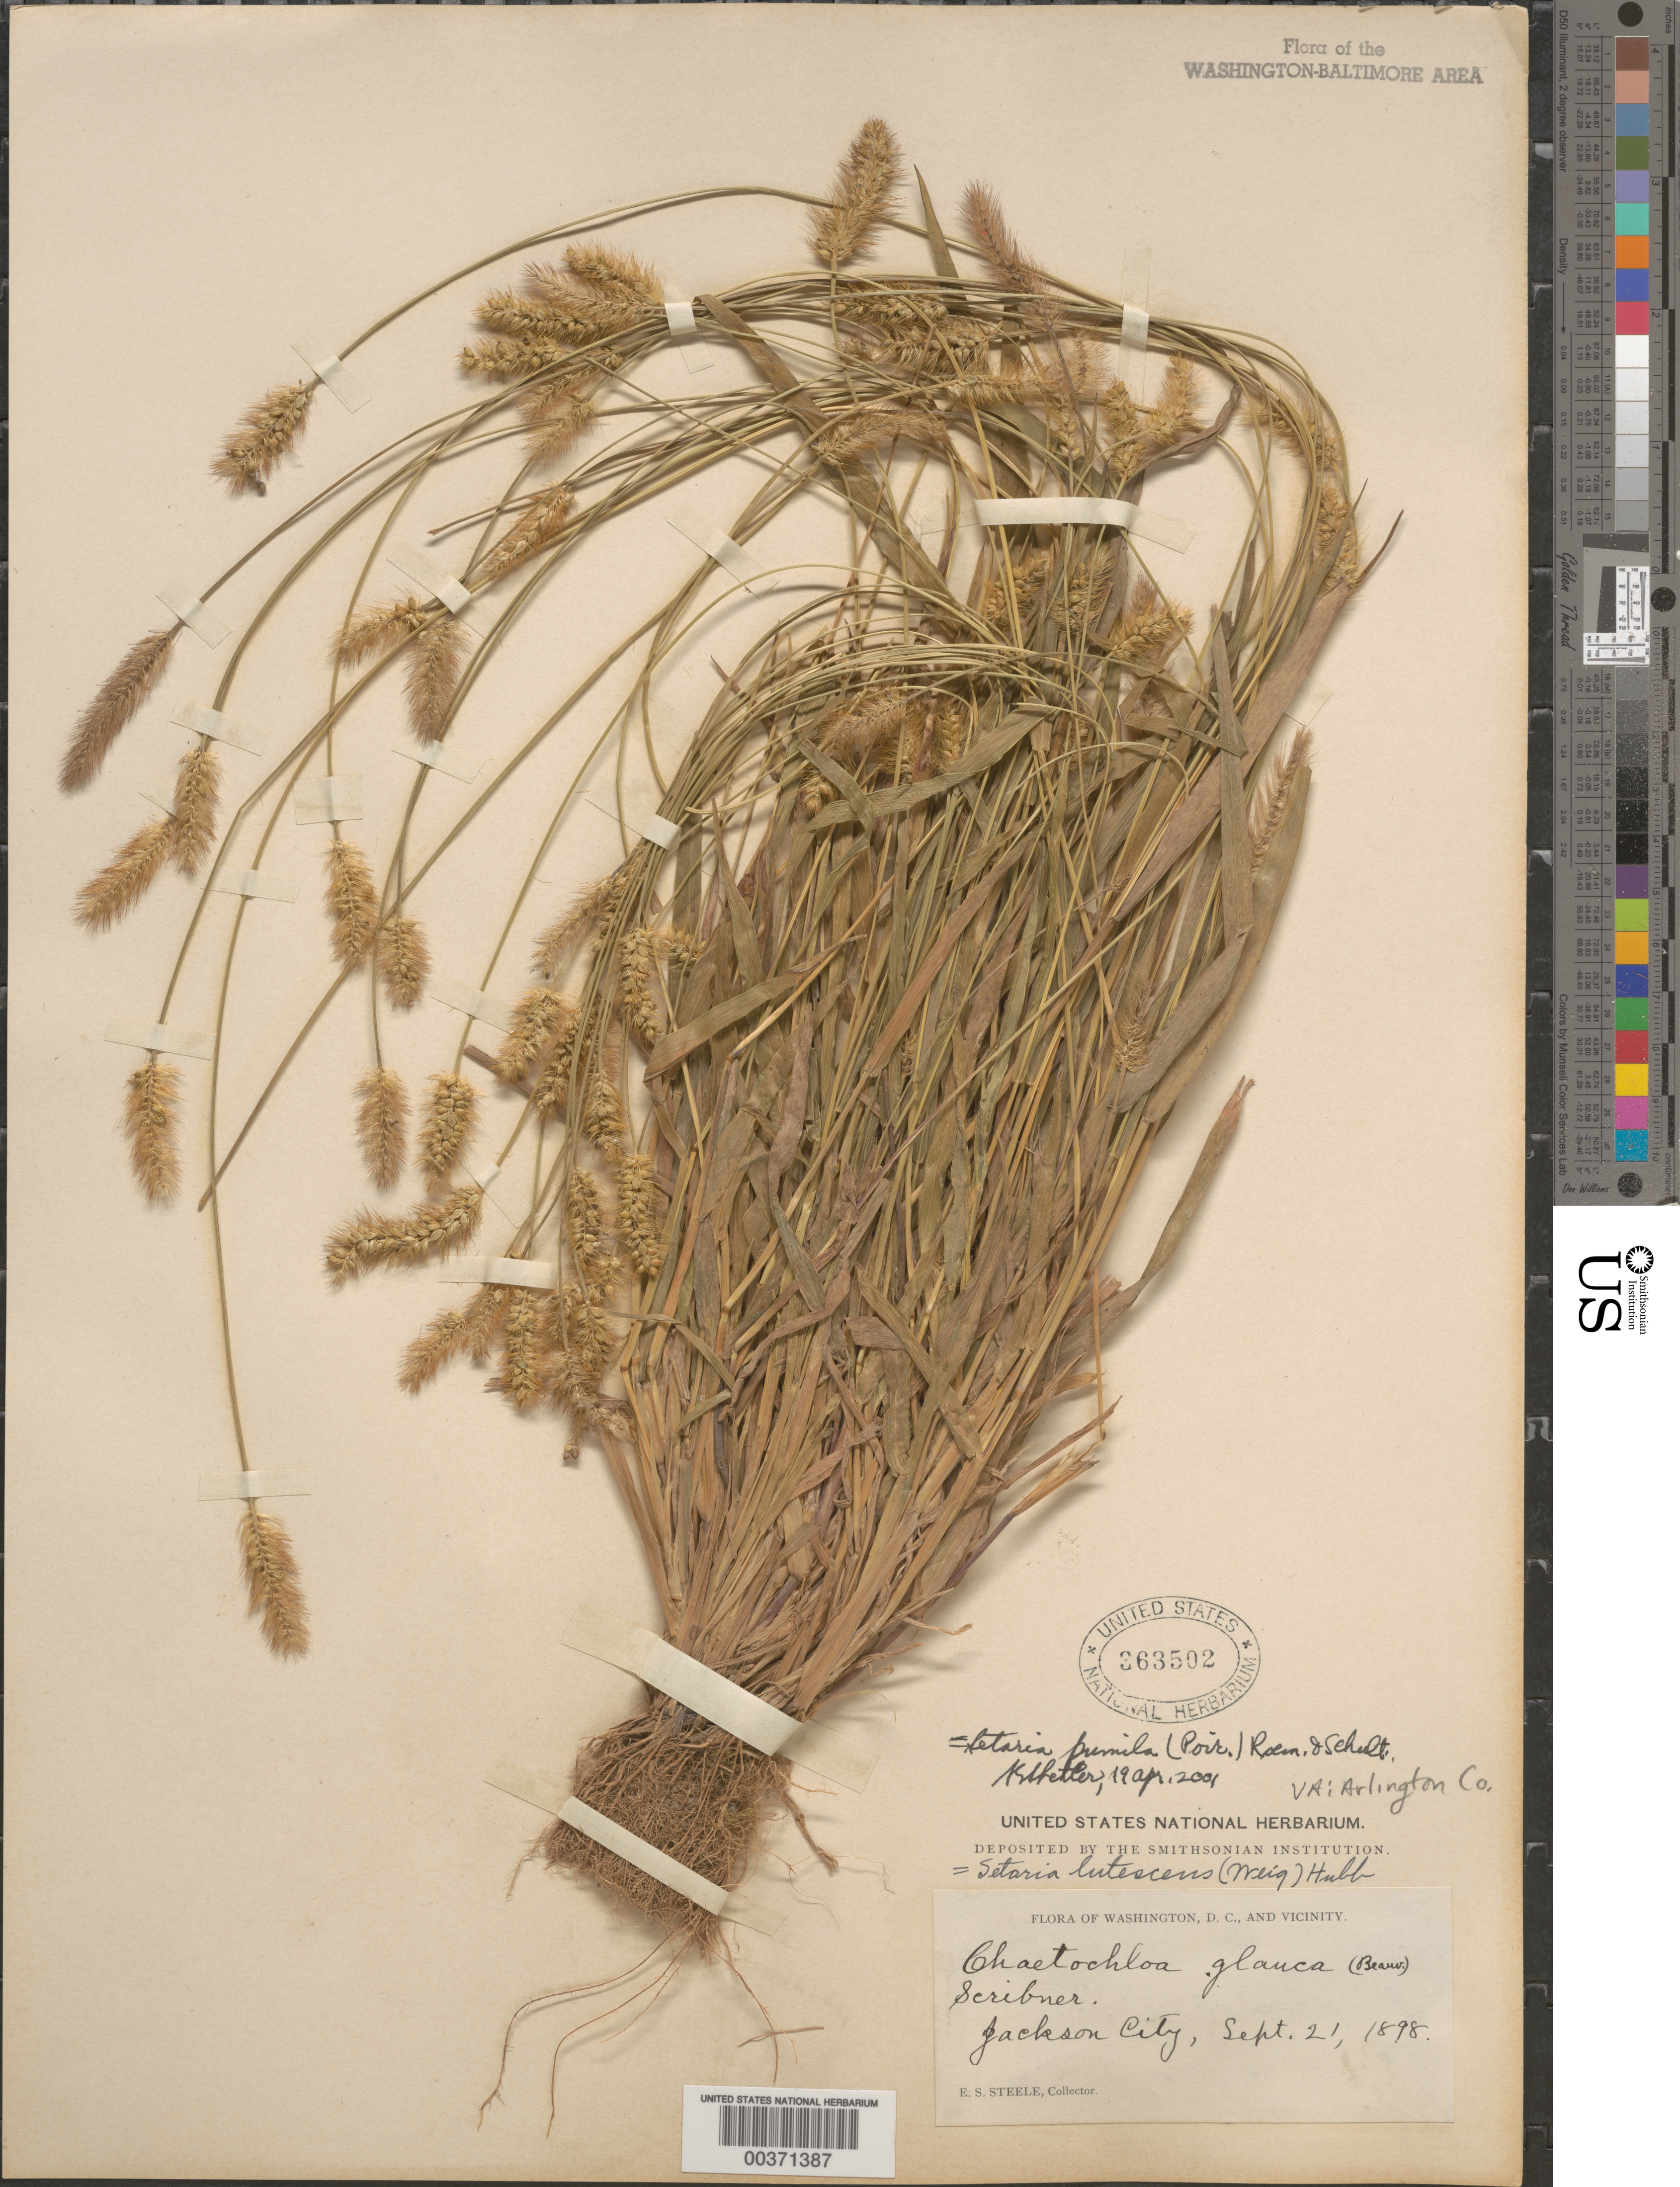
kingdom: Plantae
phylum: Tracheophyta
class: Liliopsida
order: Poales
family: Poaceae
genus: Setaria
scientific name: Setaria pumila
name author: (Poir.) Roem. & Schult.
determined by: Shetler, Stanwyn G., (US), NMNH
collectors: E. Steele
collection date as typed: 21 Sep 1898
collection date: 1898-09-21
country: United States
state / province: Virginia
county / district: Arlington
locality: Jackson City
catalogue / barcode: US 363502